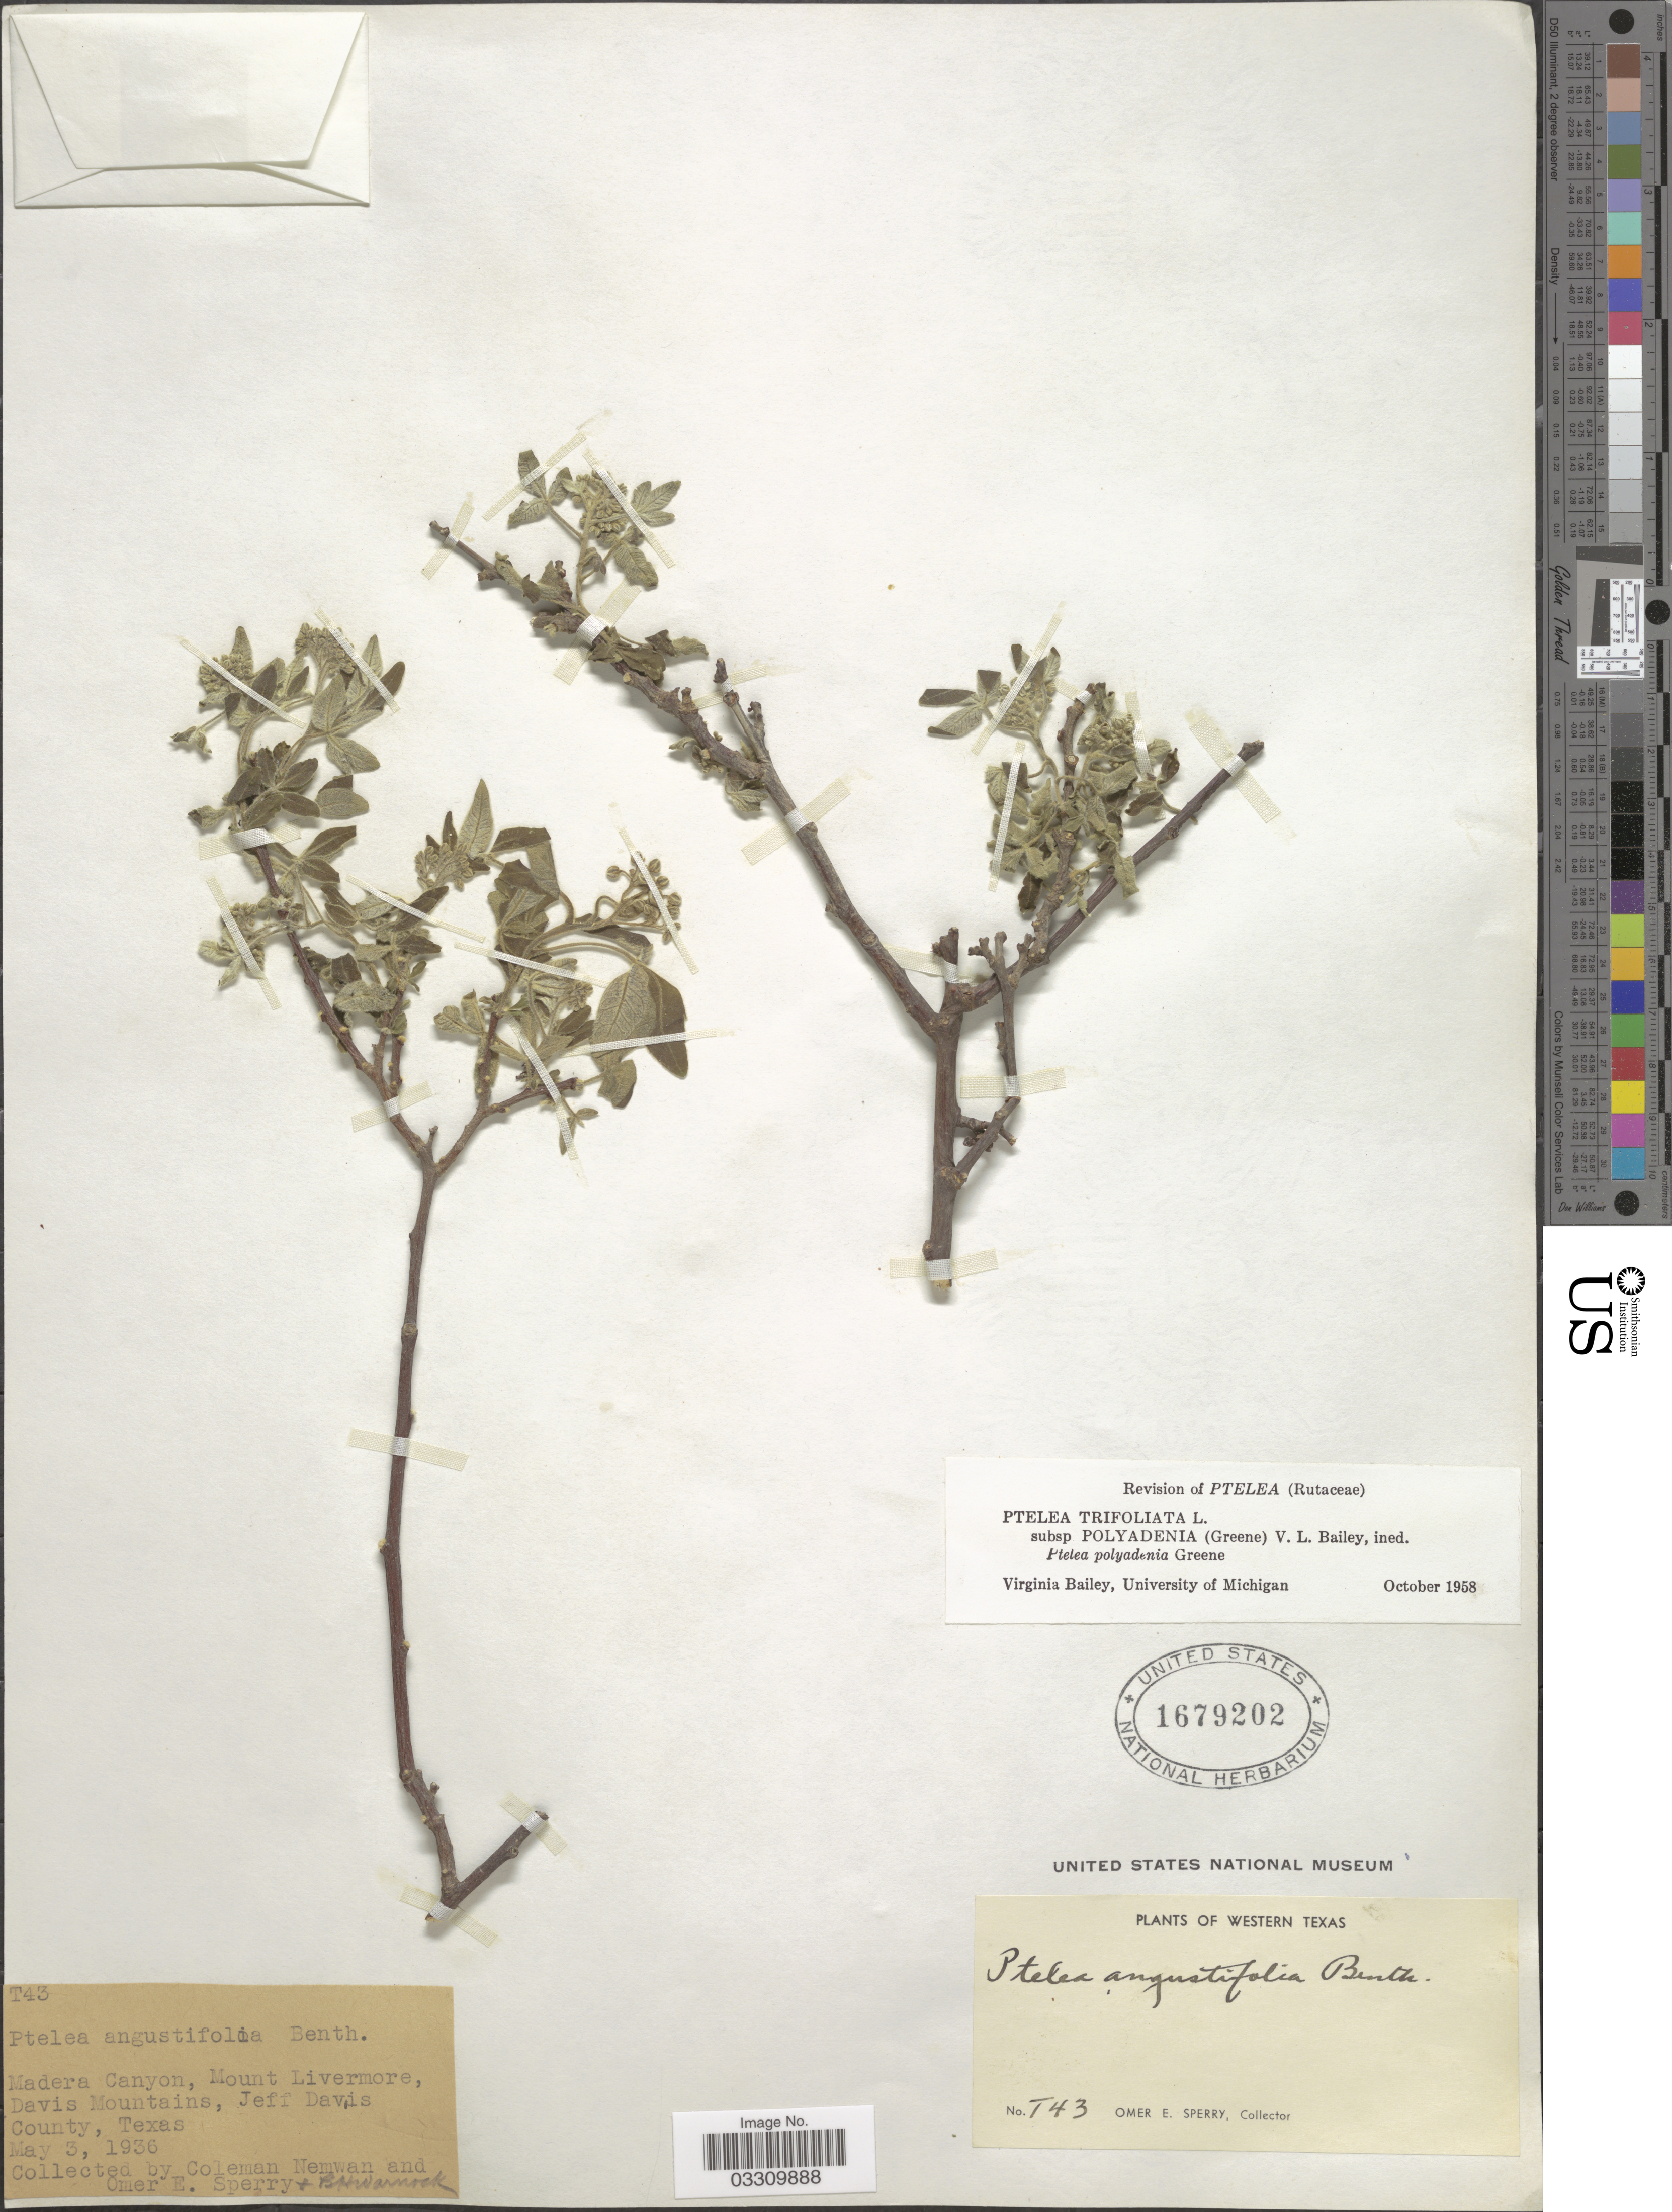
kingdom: Plantae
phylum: Tracheophyta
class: Magnoliopsida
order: Sapindales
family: Rutaceae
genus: Ptelea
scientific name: Ptelea trifoliata subsp. polyadenia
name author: (Greene) V. L. Bailey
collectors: C. Newman, O. E. Sperry & B. H. Warnock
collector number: T43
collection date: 1936-05-03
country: United States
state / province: Texas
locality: Western Texas. Madera Canyon, Mount Livermore, Davis Mountains, Jeff Davis County.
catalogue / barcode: US 1679202